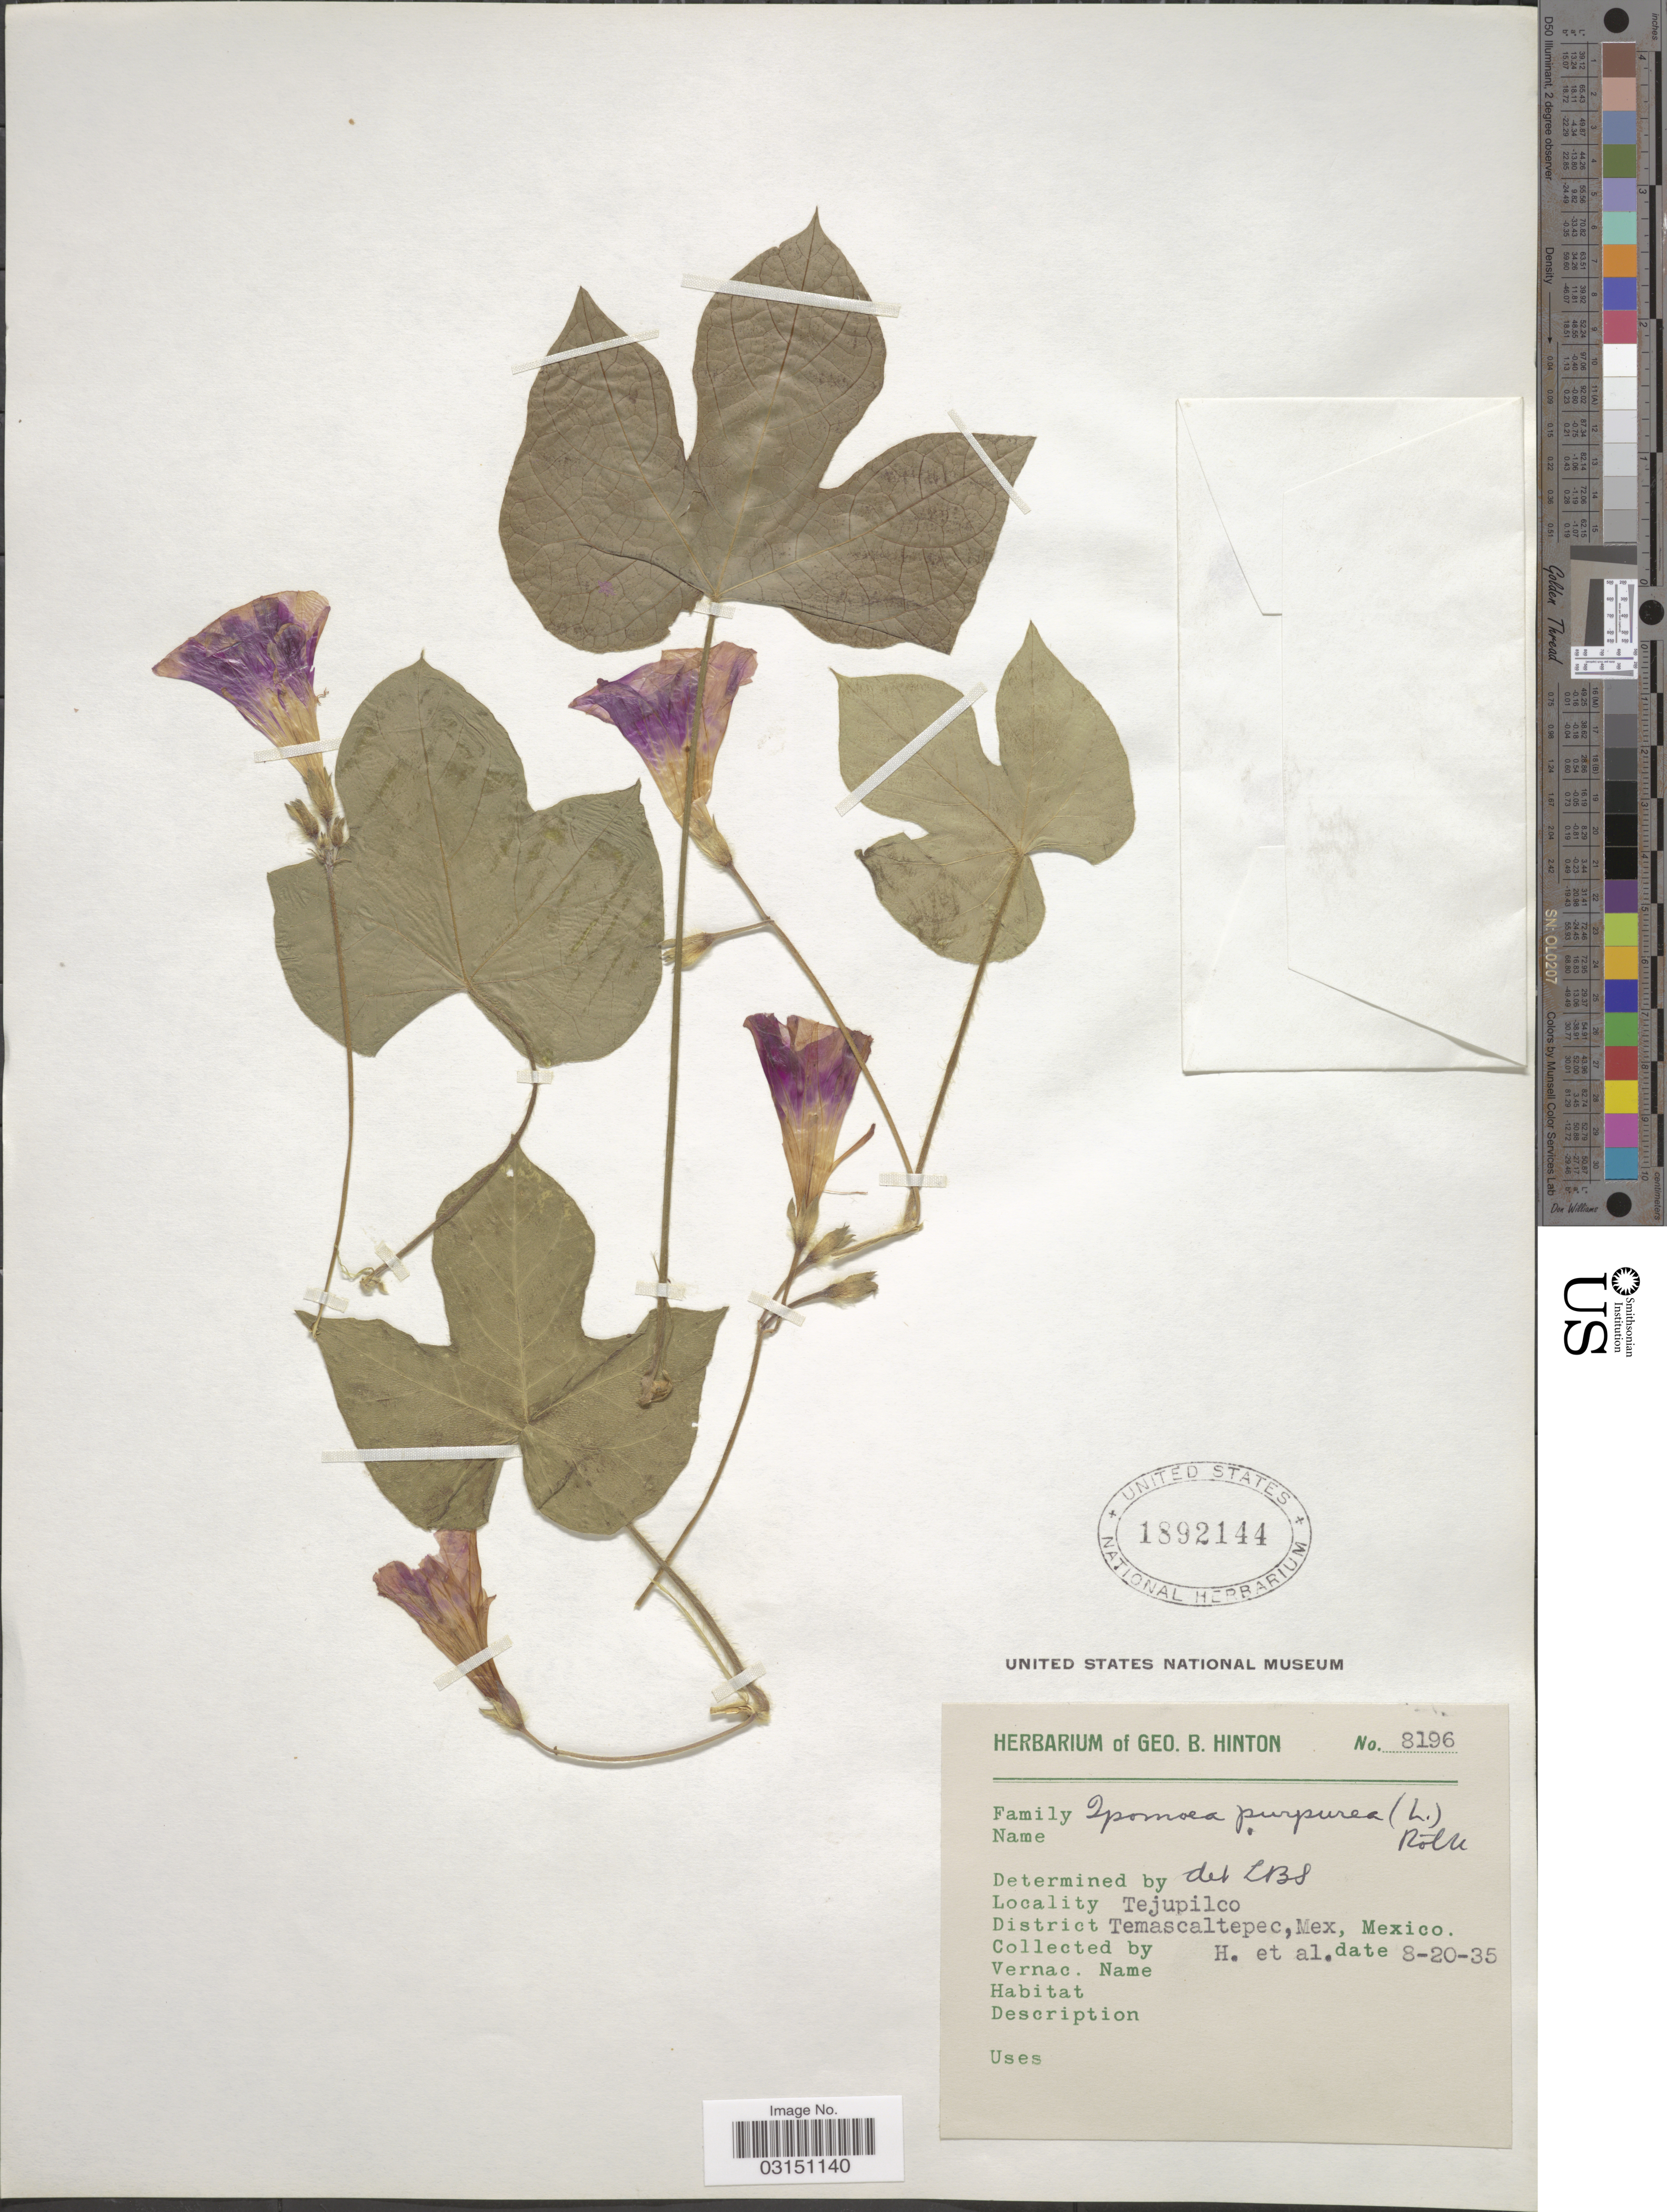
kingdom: Plantae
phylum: Tracheophyta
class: Magnoliopsida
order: Solanales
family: Convolvulaceae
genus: Ipomoea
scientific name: Ipomoea purpurea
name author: (L.) Roth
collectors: G. B. Hinton & et al.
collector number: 8196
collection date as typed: Transcribed d/m/y: 20/8/35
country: Mexico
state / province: México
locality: Tejupilco, District Temascaltepec.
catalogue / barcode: US 1892144